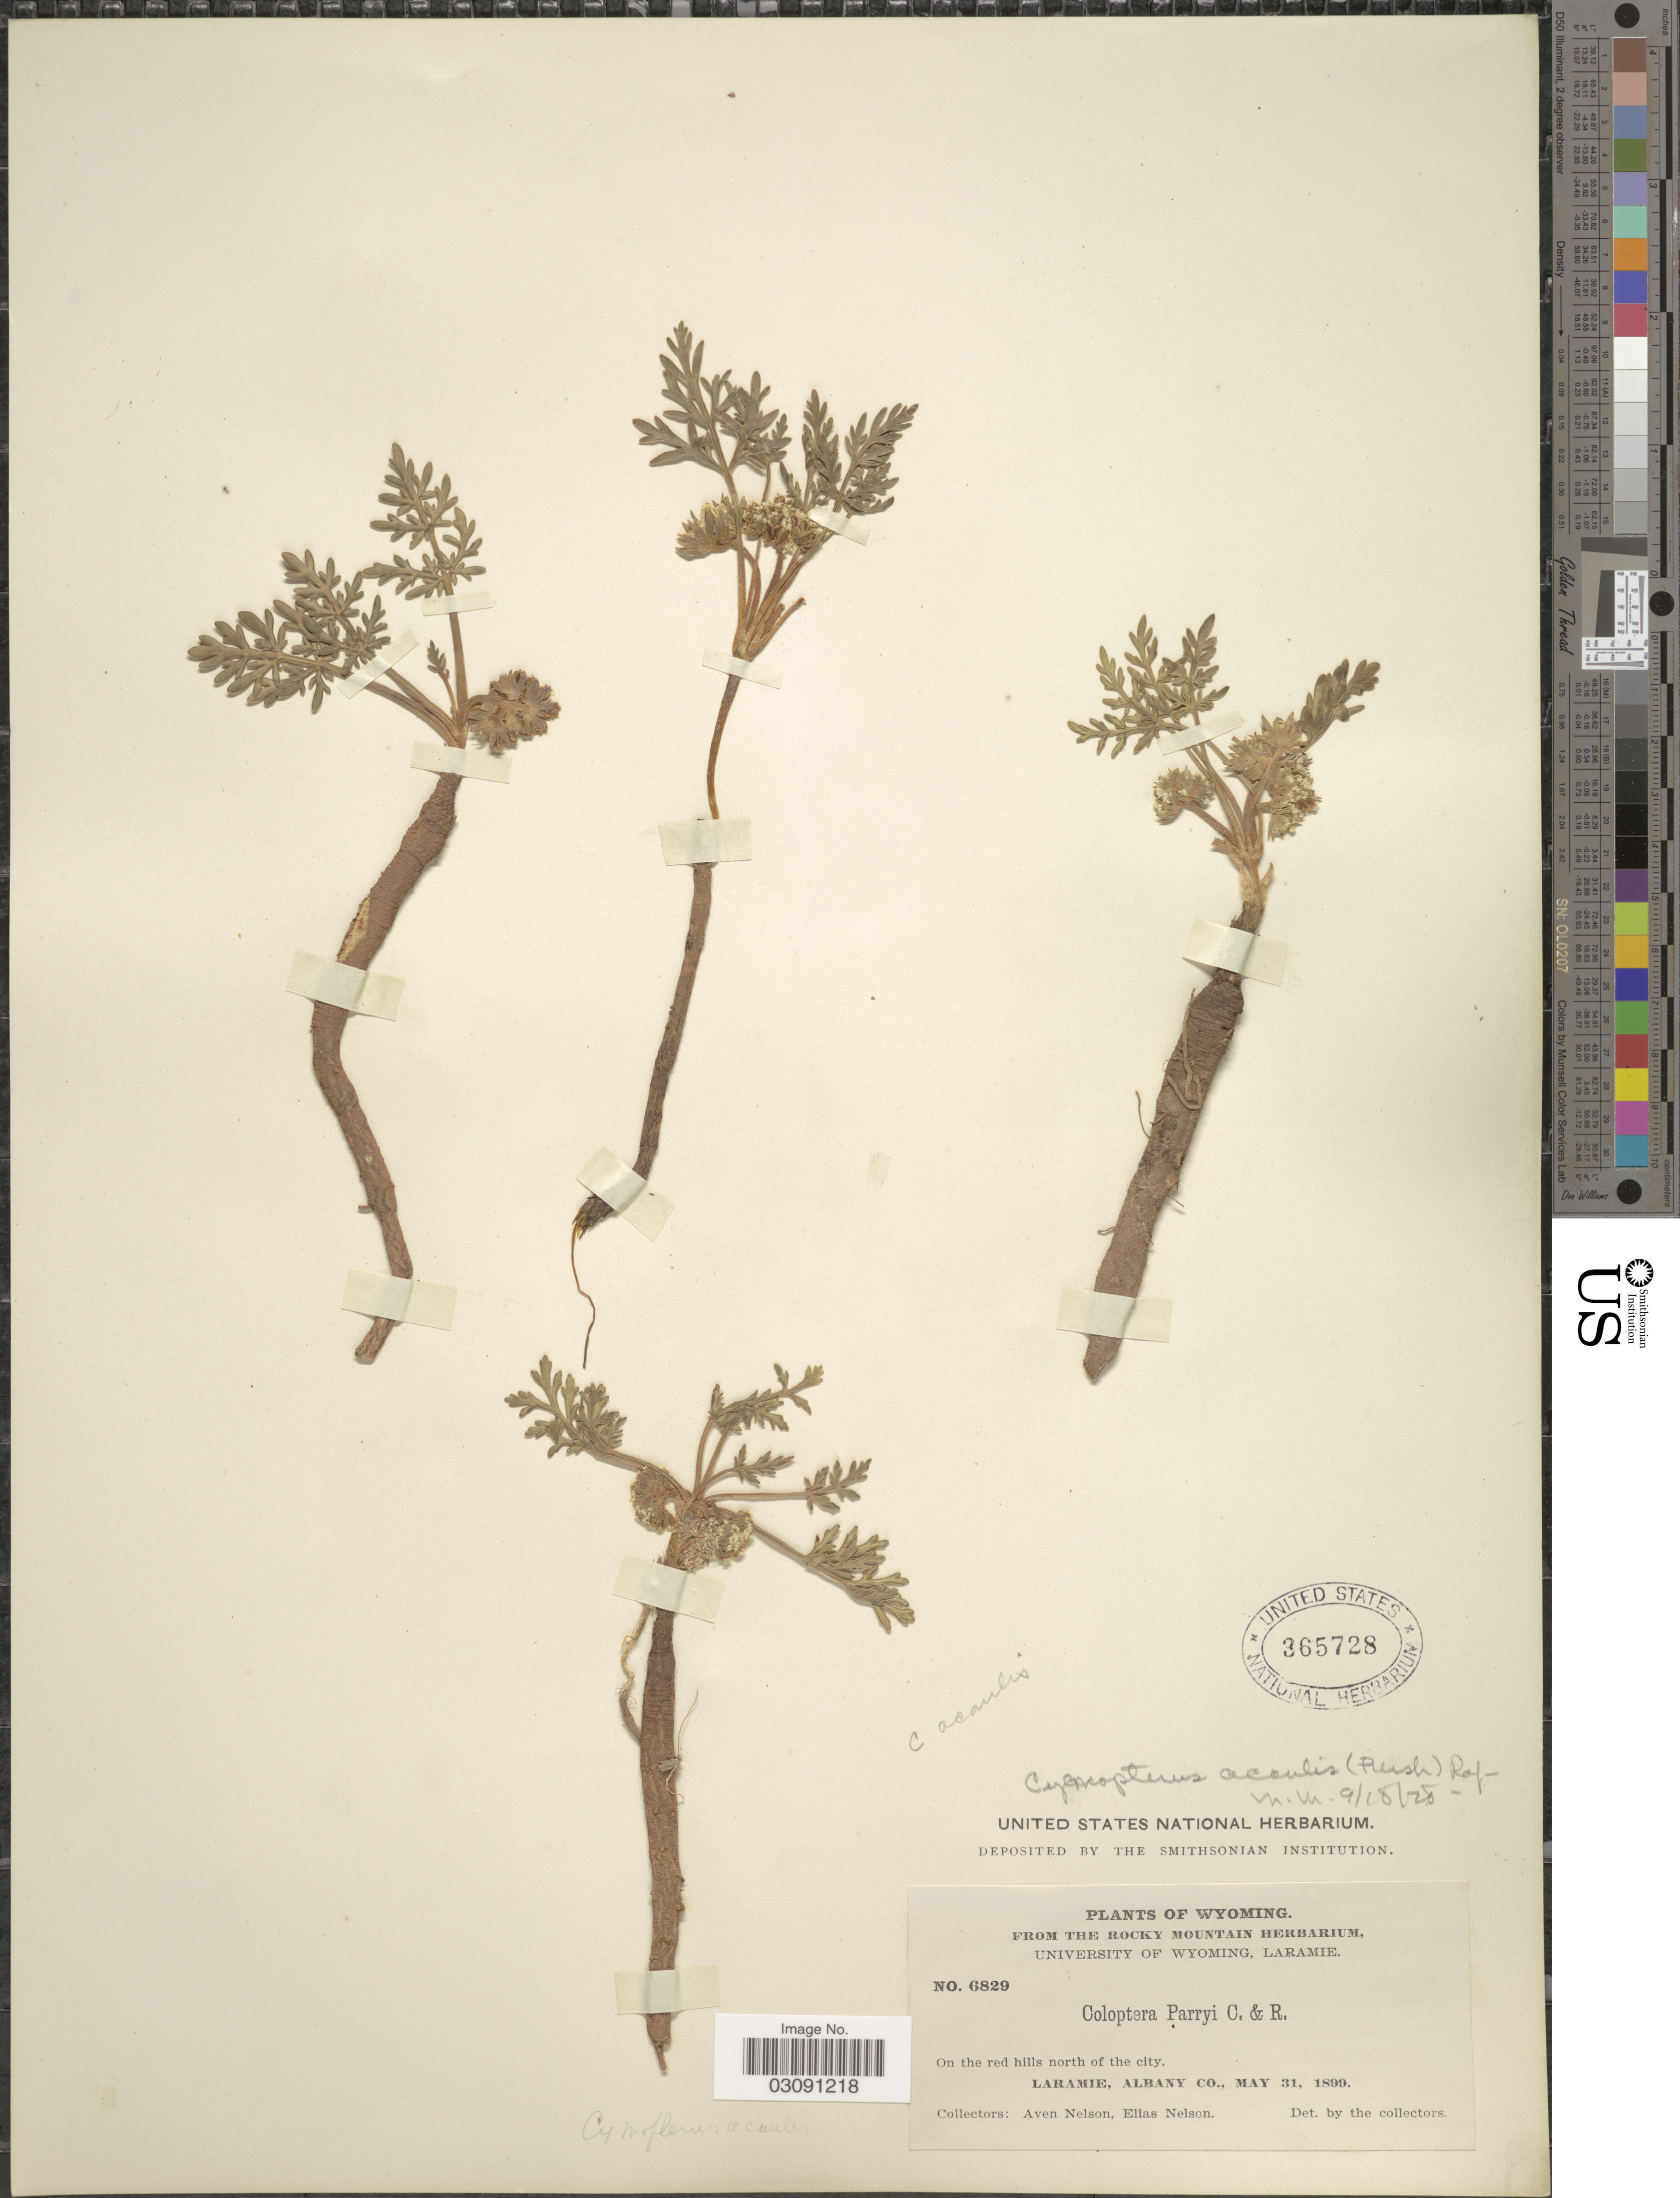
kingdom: Plantae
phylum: Tracheophyta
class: Magnoliopsida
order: Apiales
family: Apiaceae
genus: Cymopterus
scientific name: Cymopterus acaulis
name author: (Pursh) Raf.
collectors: A. Nelson & E. Nelson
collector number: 6829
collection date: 1899-05-31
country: United States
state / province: Wyoming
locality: On the red hills north of the city. Laramie, Albany Co.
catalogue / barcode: US 365728